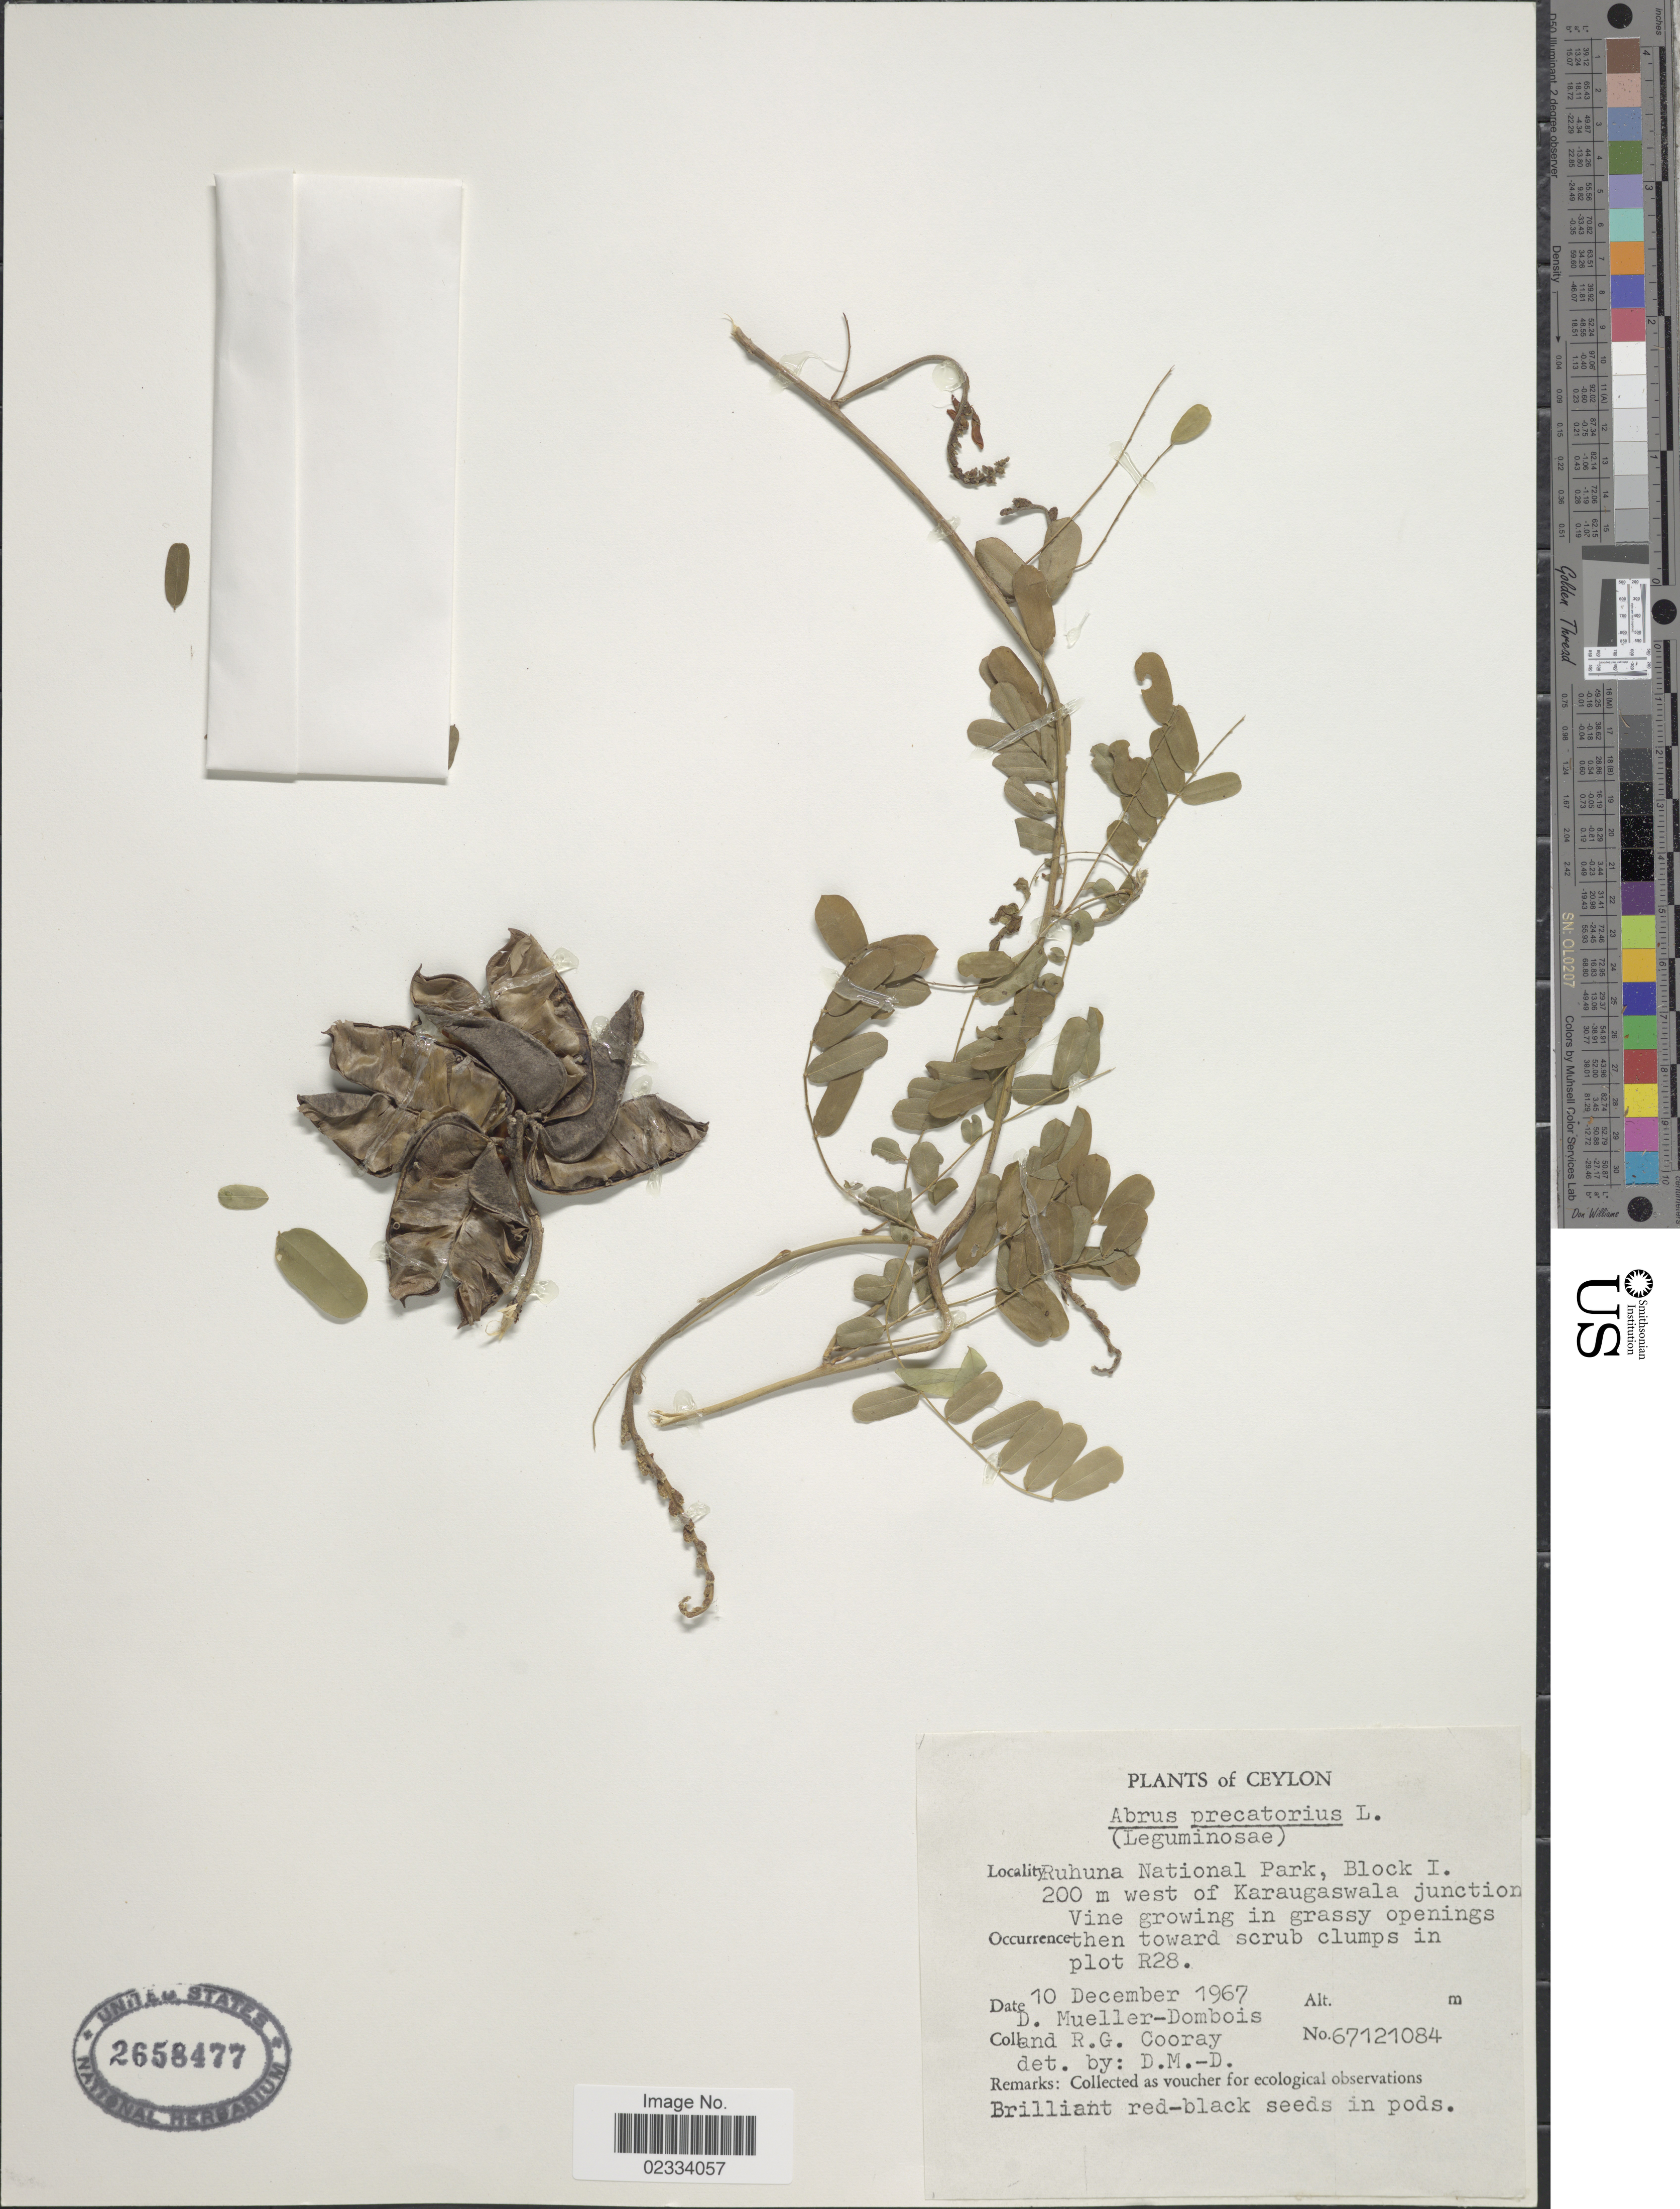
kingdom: Plantae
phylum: Tracheophyta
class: Magnoliopsida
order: Fabales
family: Fabaceae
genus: Abrus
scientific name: Abrus precatorius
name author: L.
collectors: D. Mueller-Dombois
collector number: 67121084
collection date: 1967-12-10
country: Sri Lanka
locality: Ceylon. Ruhuna National Park, Block I. 200 m west of Karaugaswala junction. in plot R28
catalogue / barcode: US 2658477